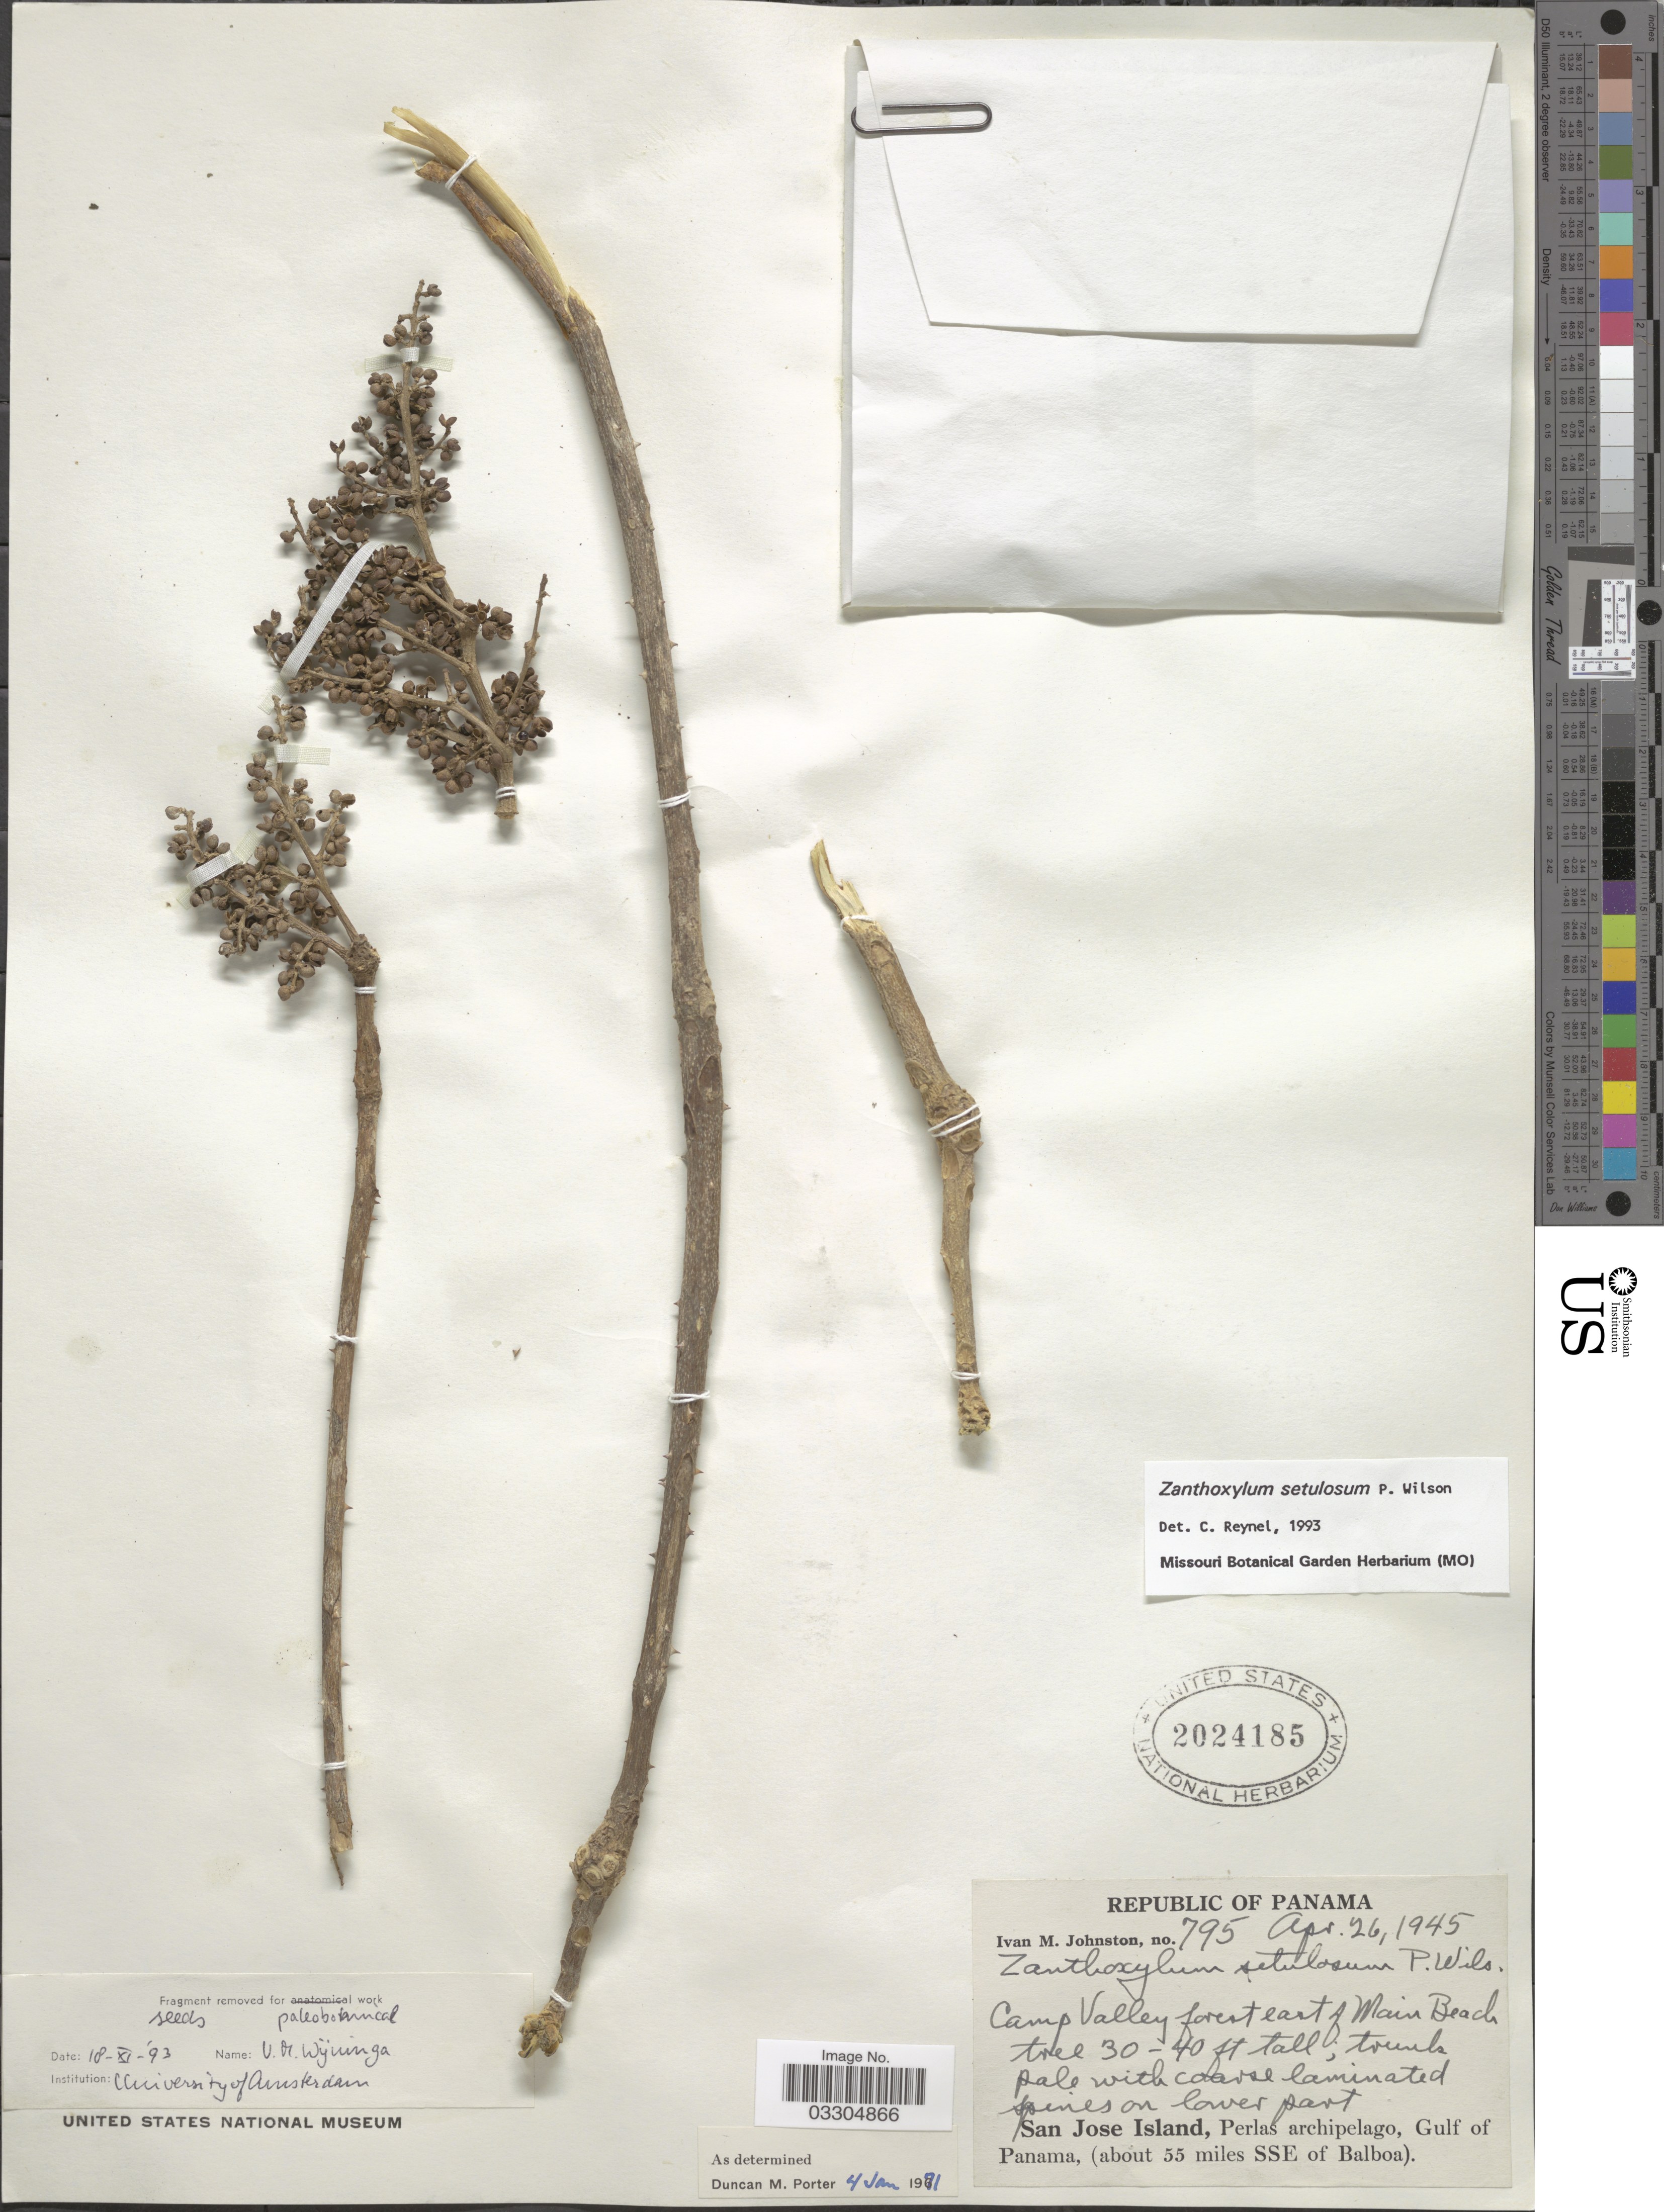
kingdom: Plantae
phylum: Tracheophyta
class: Magnoliopsida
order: Sapindales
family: Rutaceae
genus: Zanthoxylum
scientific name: Zanthoxylum setulosum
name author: P. Wilson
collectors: I.M. Johnston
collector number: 795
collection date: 1945-04-26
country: Panama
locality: Camp Valley forest east of Main Beach. San Jose Island, Perlas archipelago, Gulf of Panama, (about 55 miles SSE of Balboa).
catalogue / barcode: US 2024185